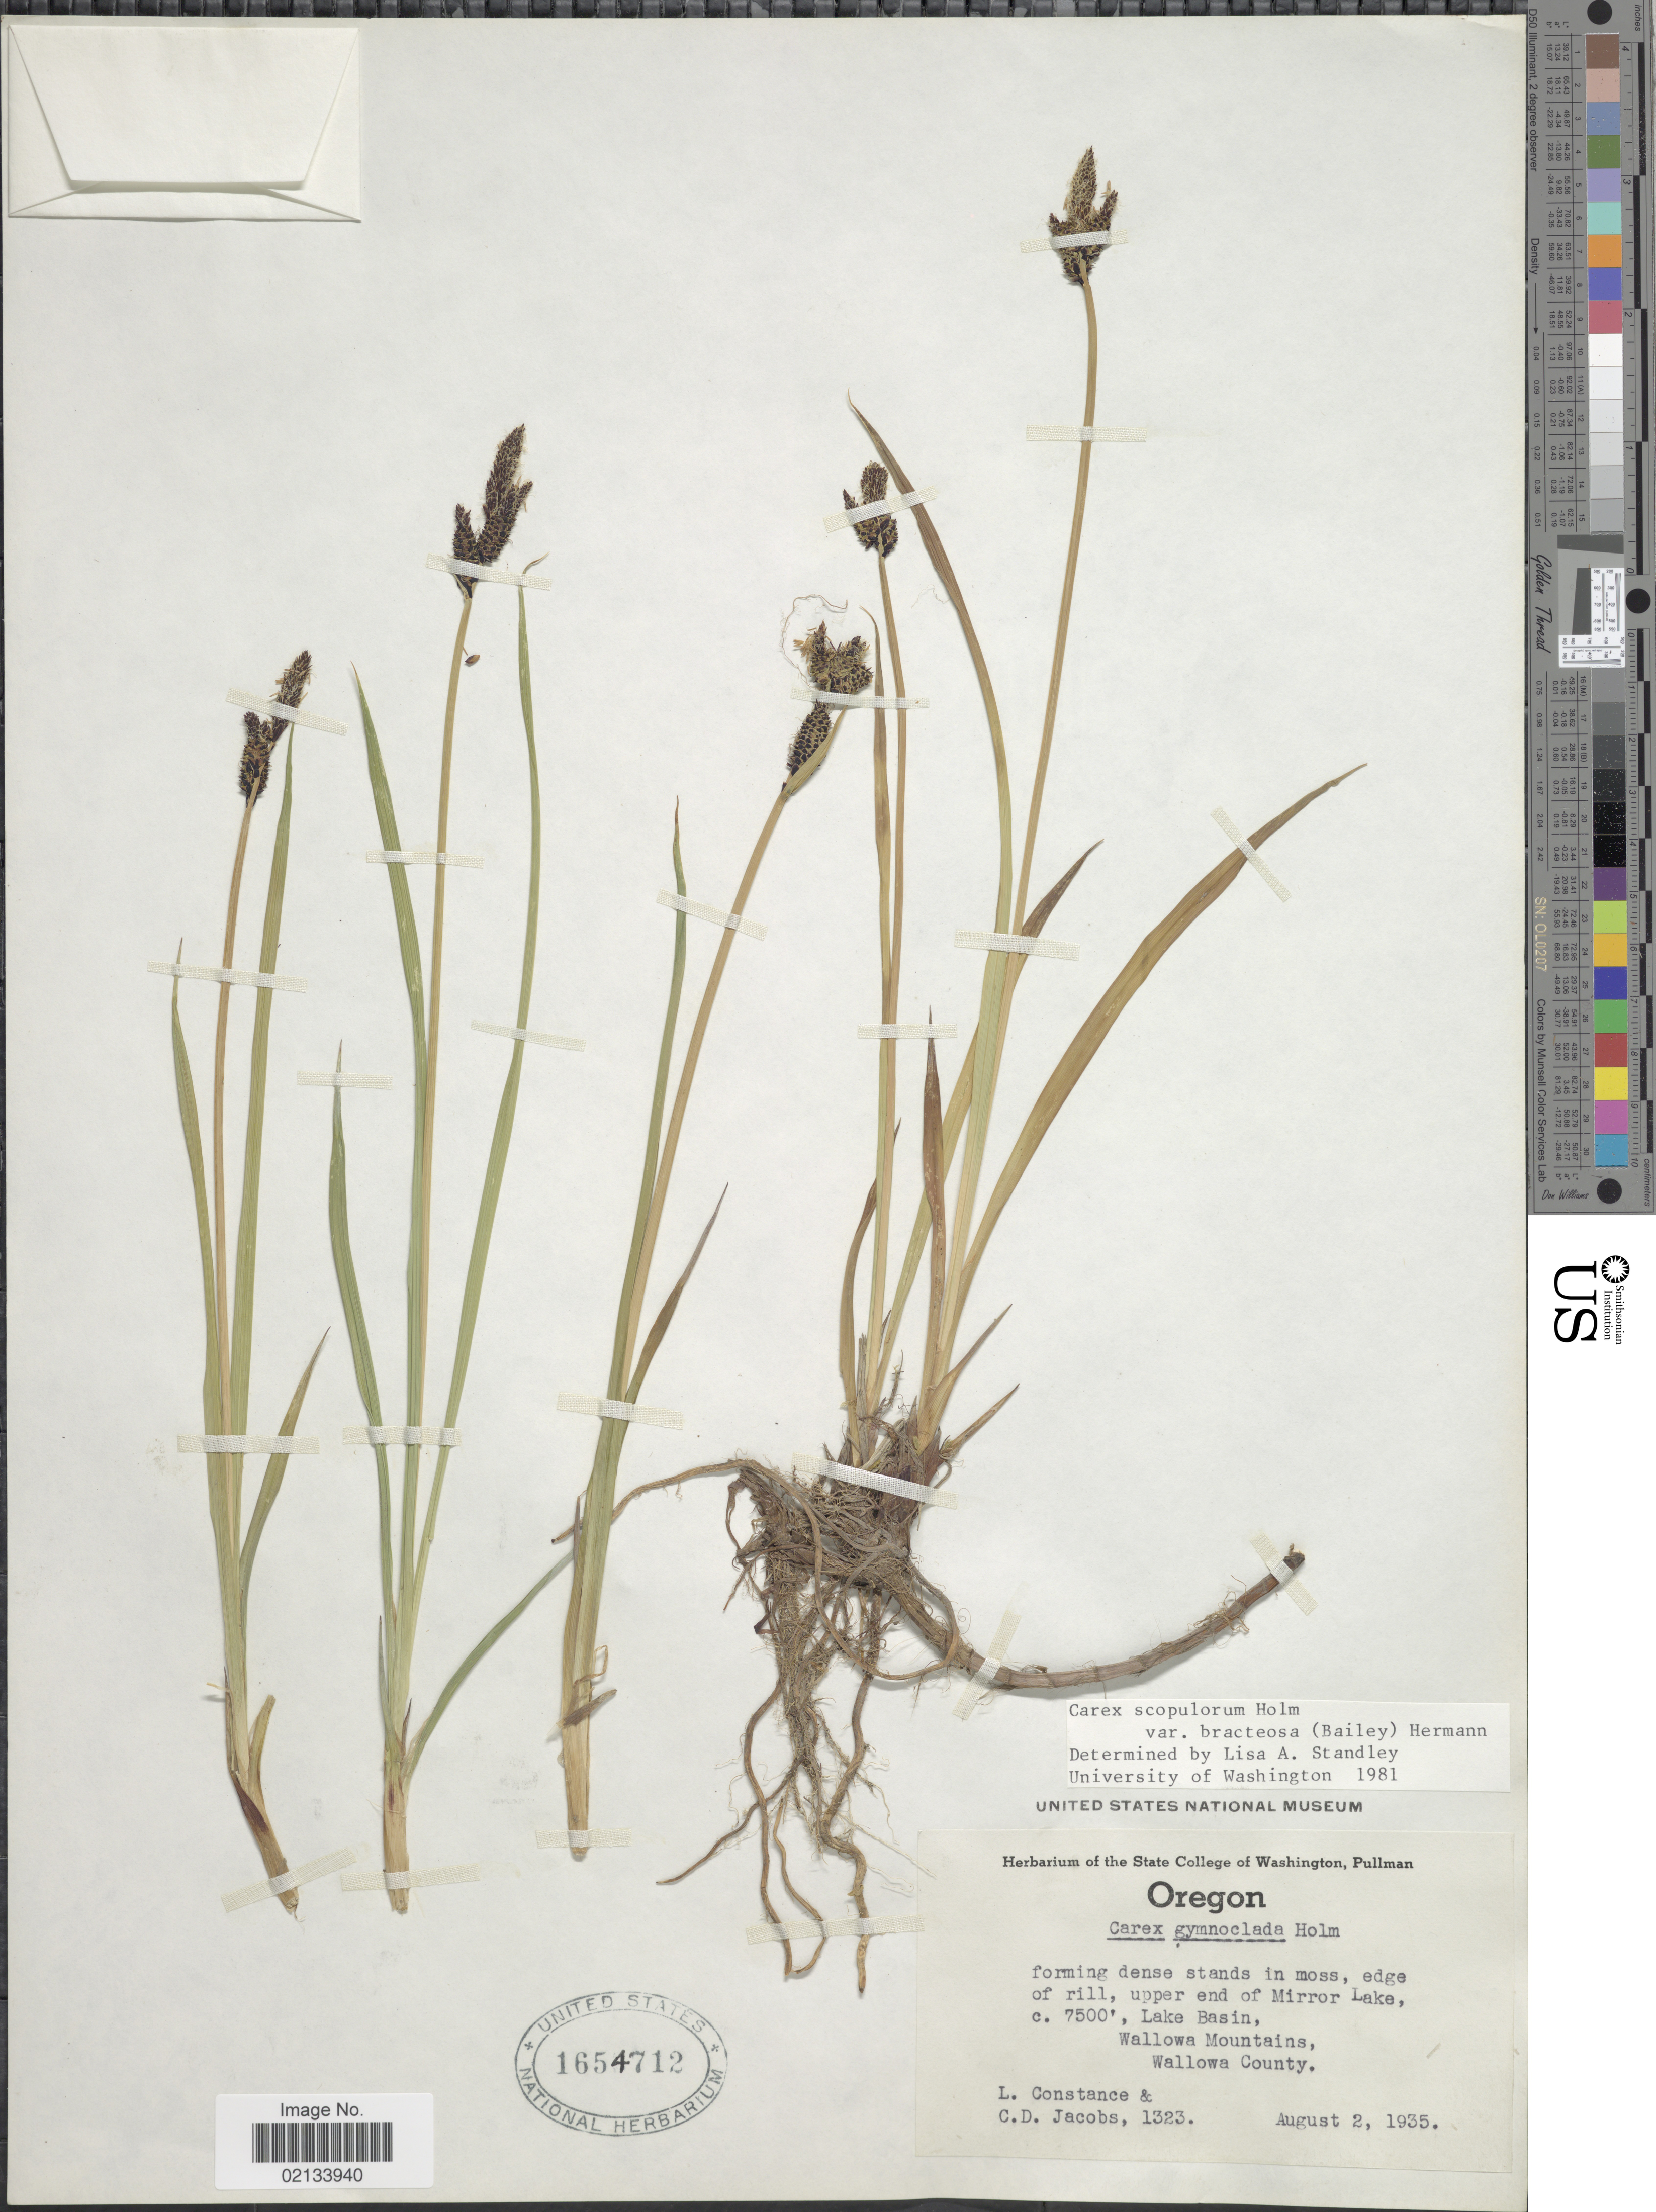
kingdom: Plantae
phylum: Tracheophyta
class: Liliopsida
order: Poales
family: Cyperaceae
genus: Carex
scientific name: Carex scopulorum var. bracteosa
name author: (L.H. Bailey) F.J. Herm.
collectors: L. Constance & C. D. Jacobs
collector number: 1323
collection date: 1935-08-02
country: United States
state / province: Oregon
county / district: Wallowa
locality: Edge of rill, upper end of Mirror Lake, Lake Basin, Wallowa Mountains, Wallowa County.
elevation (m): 2286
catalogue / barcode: US 1654712